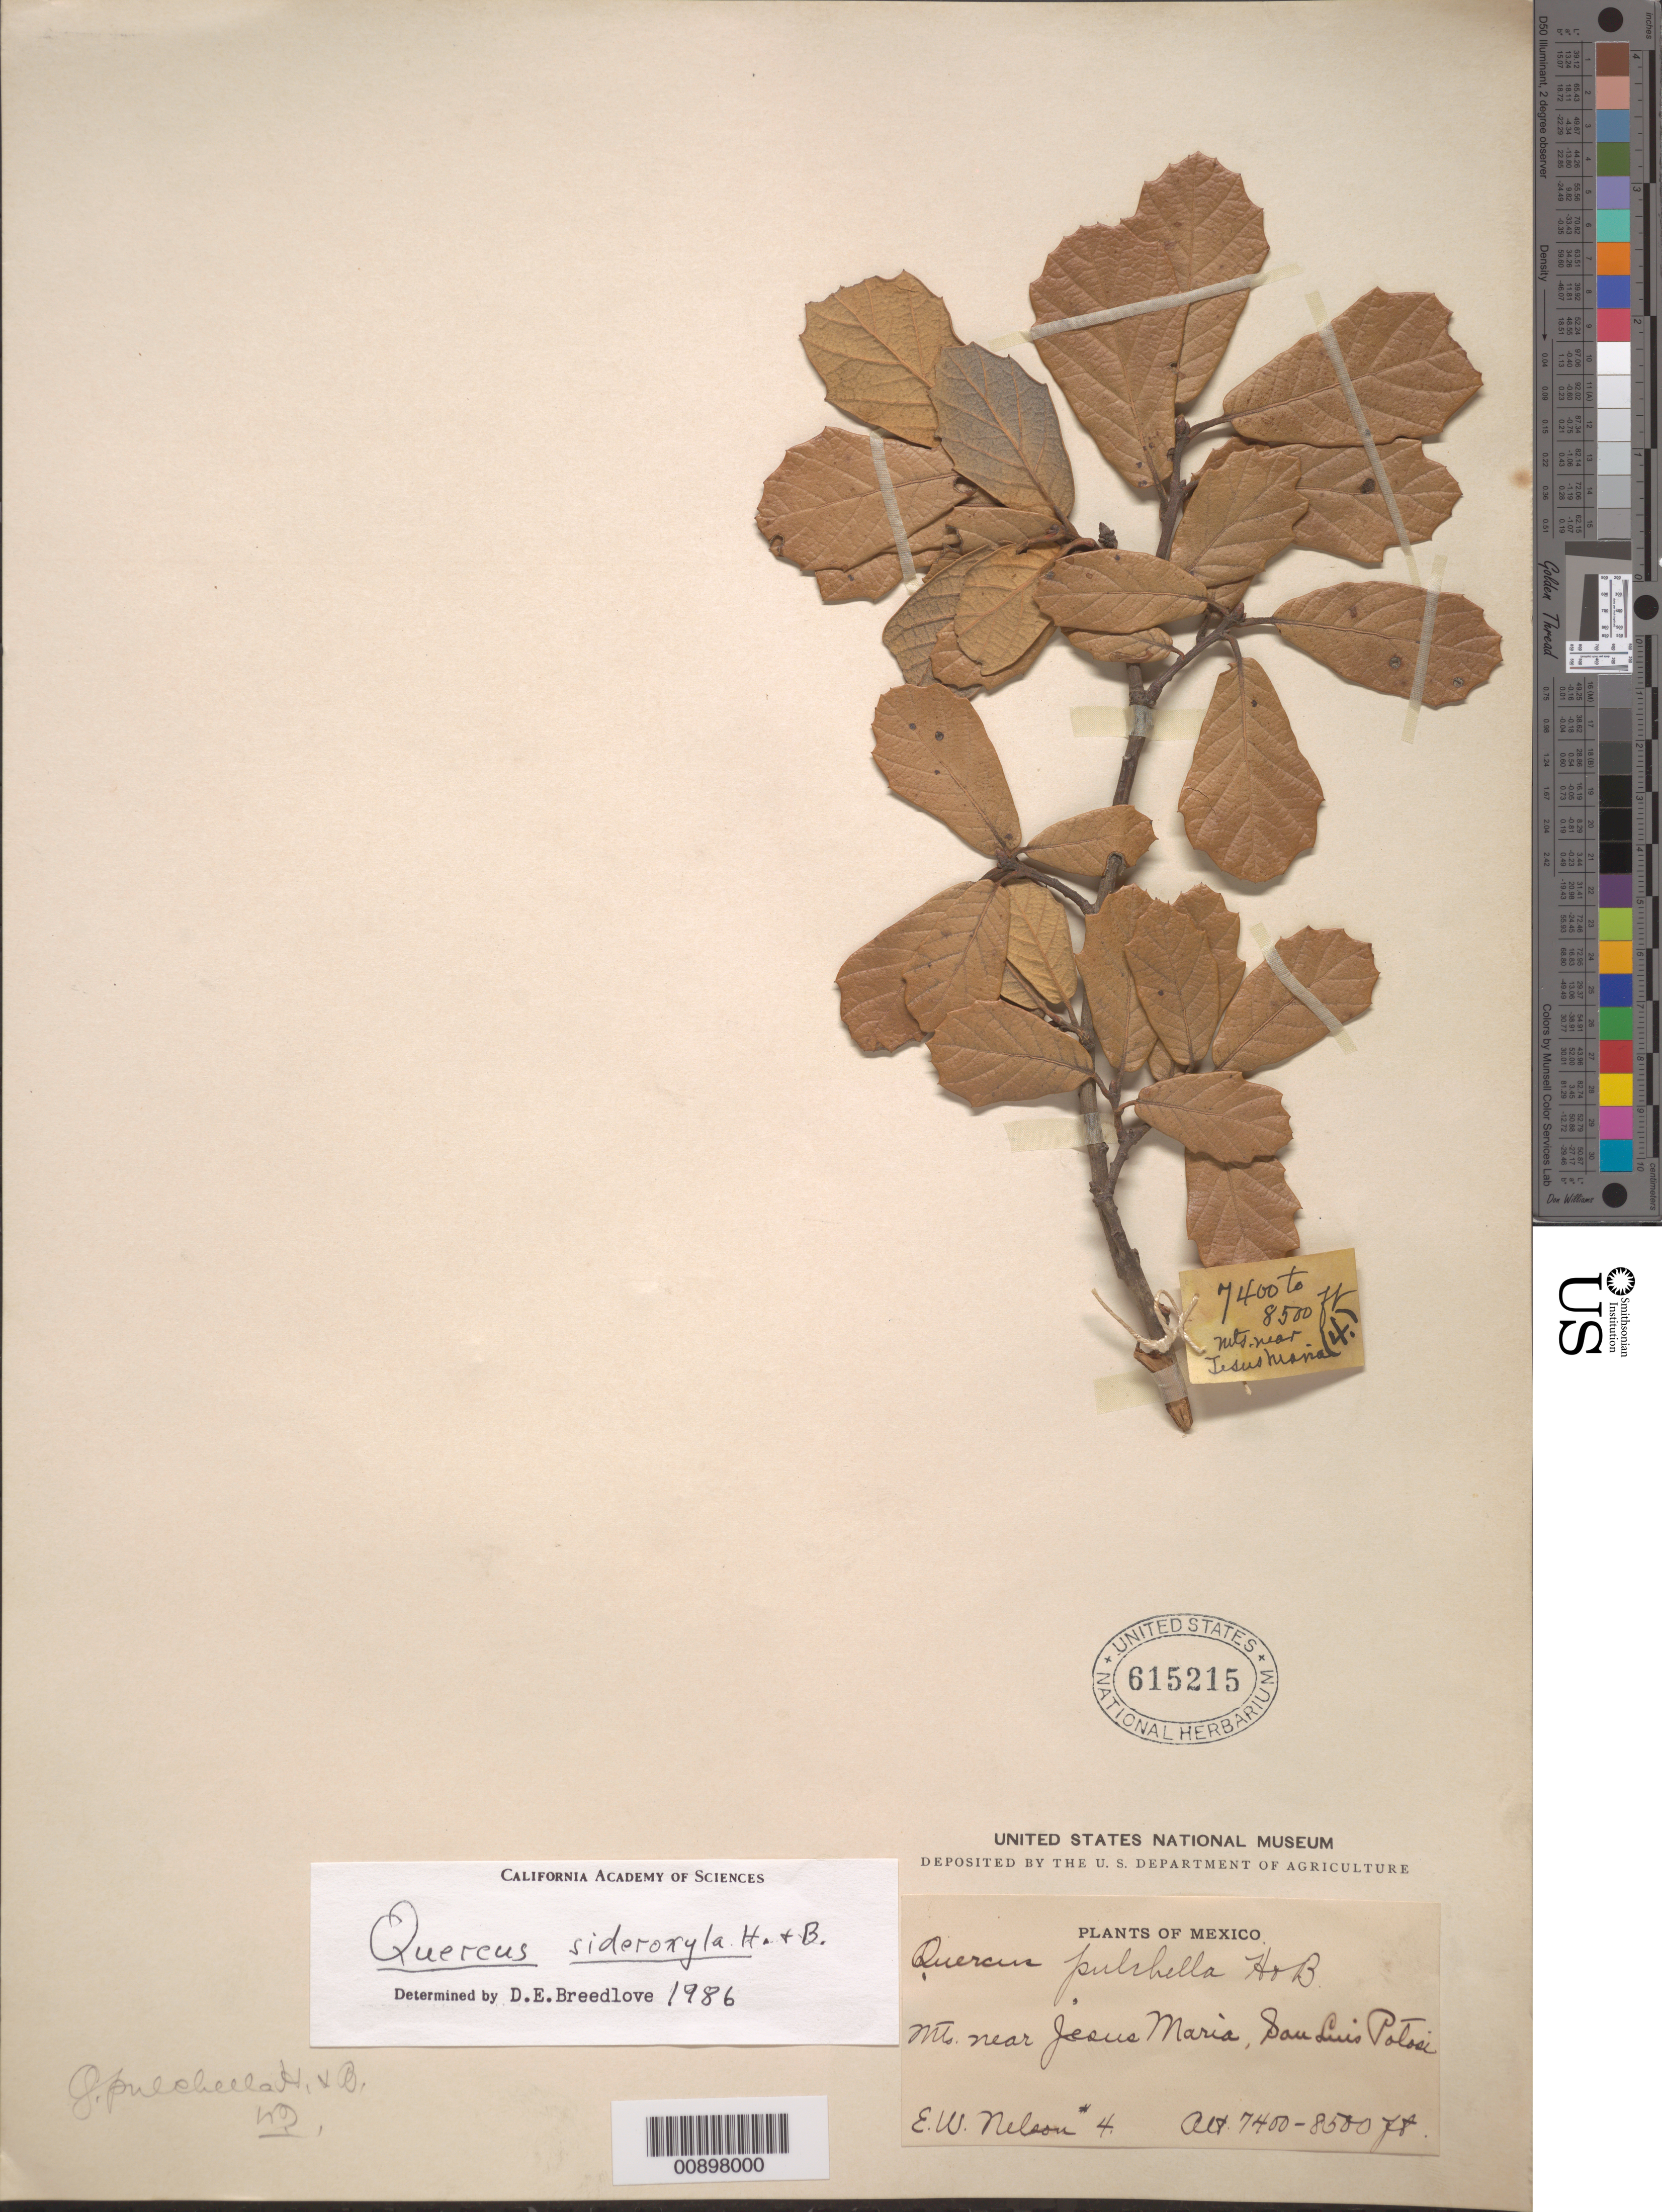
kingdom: Plantae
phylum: Tracheophyta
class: Magnoliopsida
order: Fagales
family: Fagaceae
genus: Quercus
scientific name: Quercus sideroxyla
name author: Humb. & Bonpl.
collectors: E. W. Nelson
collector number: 4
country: Mexico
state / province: San Luis Potosí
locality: Mts. near Jesús Maria, San Luis Potosí.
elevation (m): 2256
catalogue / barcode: US 615215